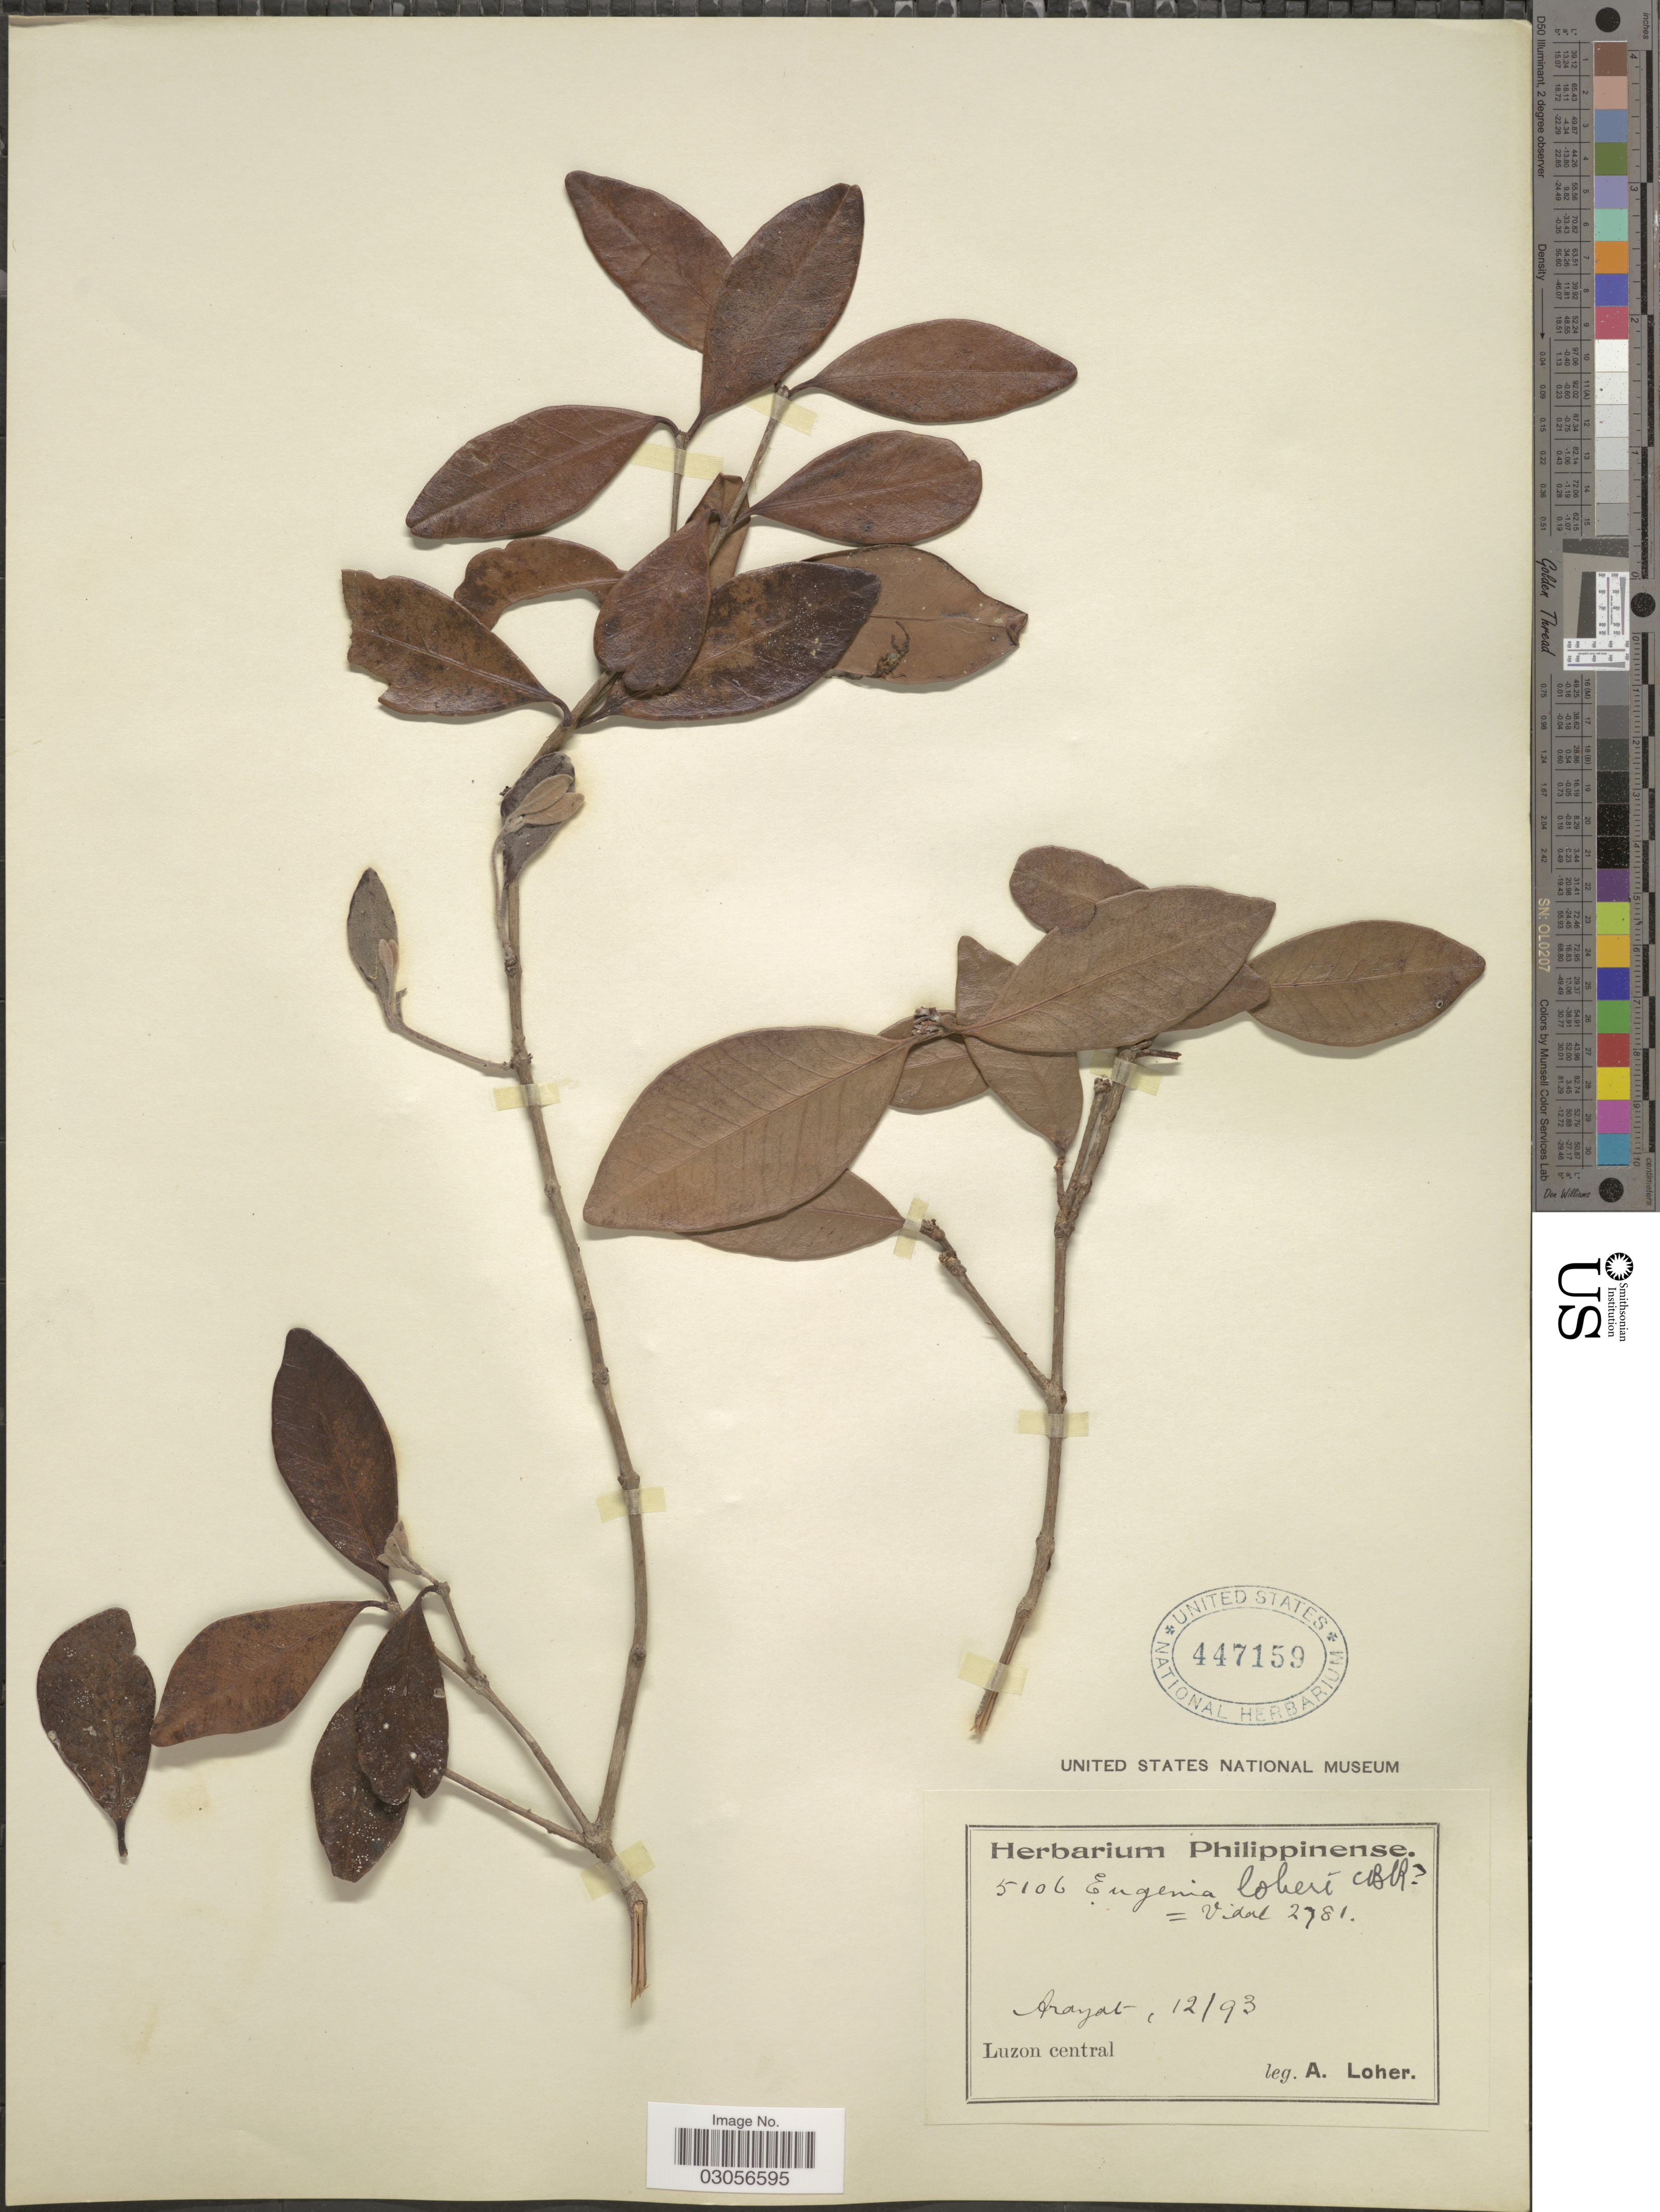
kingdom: Plantae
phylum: Tracheophyta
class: Magnoliopsida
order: Myrtales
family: Myrtaceae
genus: Eugenia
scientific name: Eugenia loheri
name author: C.B. Rob.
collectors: A. Loher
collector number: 5106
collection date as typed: Transcribed d/m/y: /12/93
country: Philippines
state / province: Central Luzon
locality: Arayat. Luzon central.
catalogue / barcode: US 447159